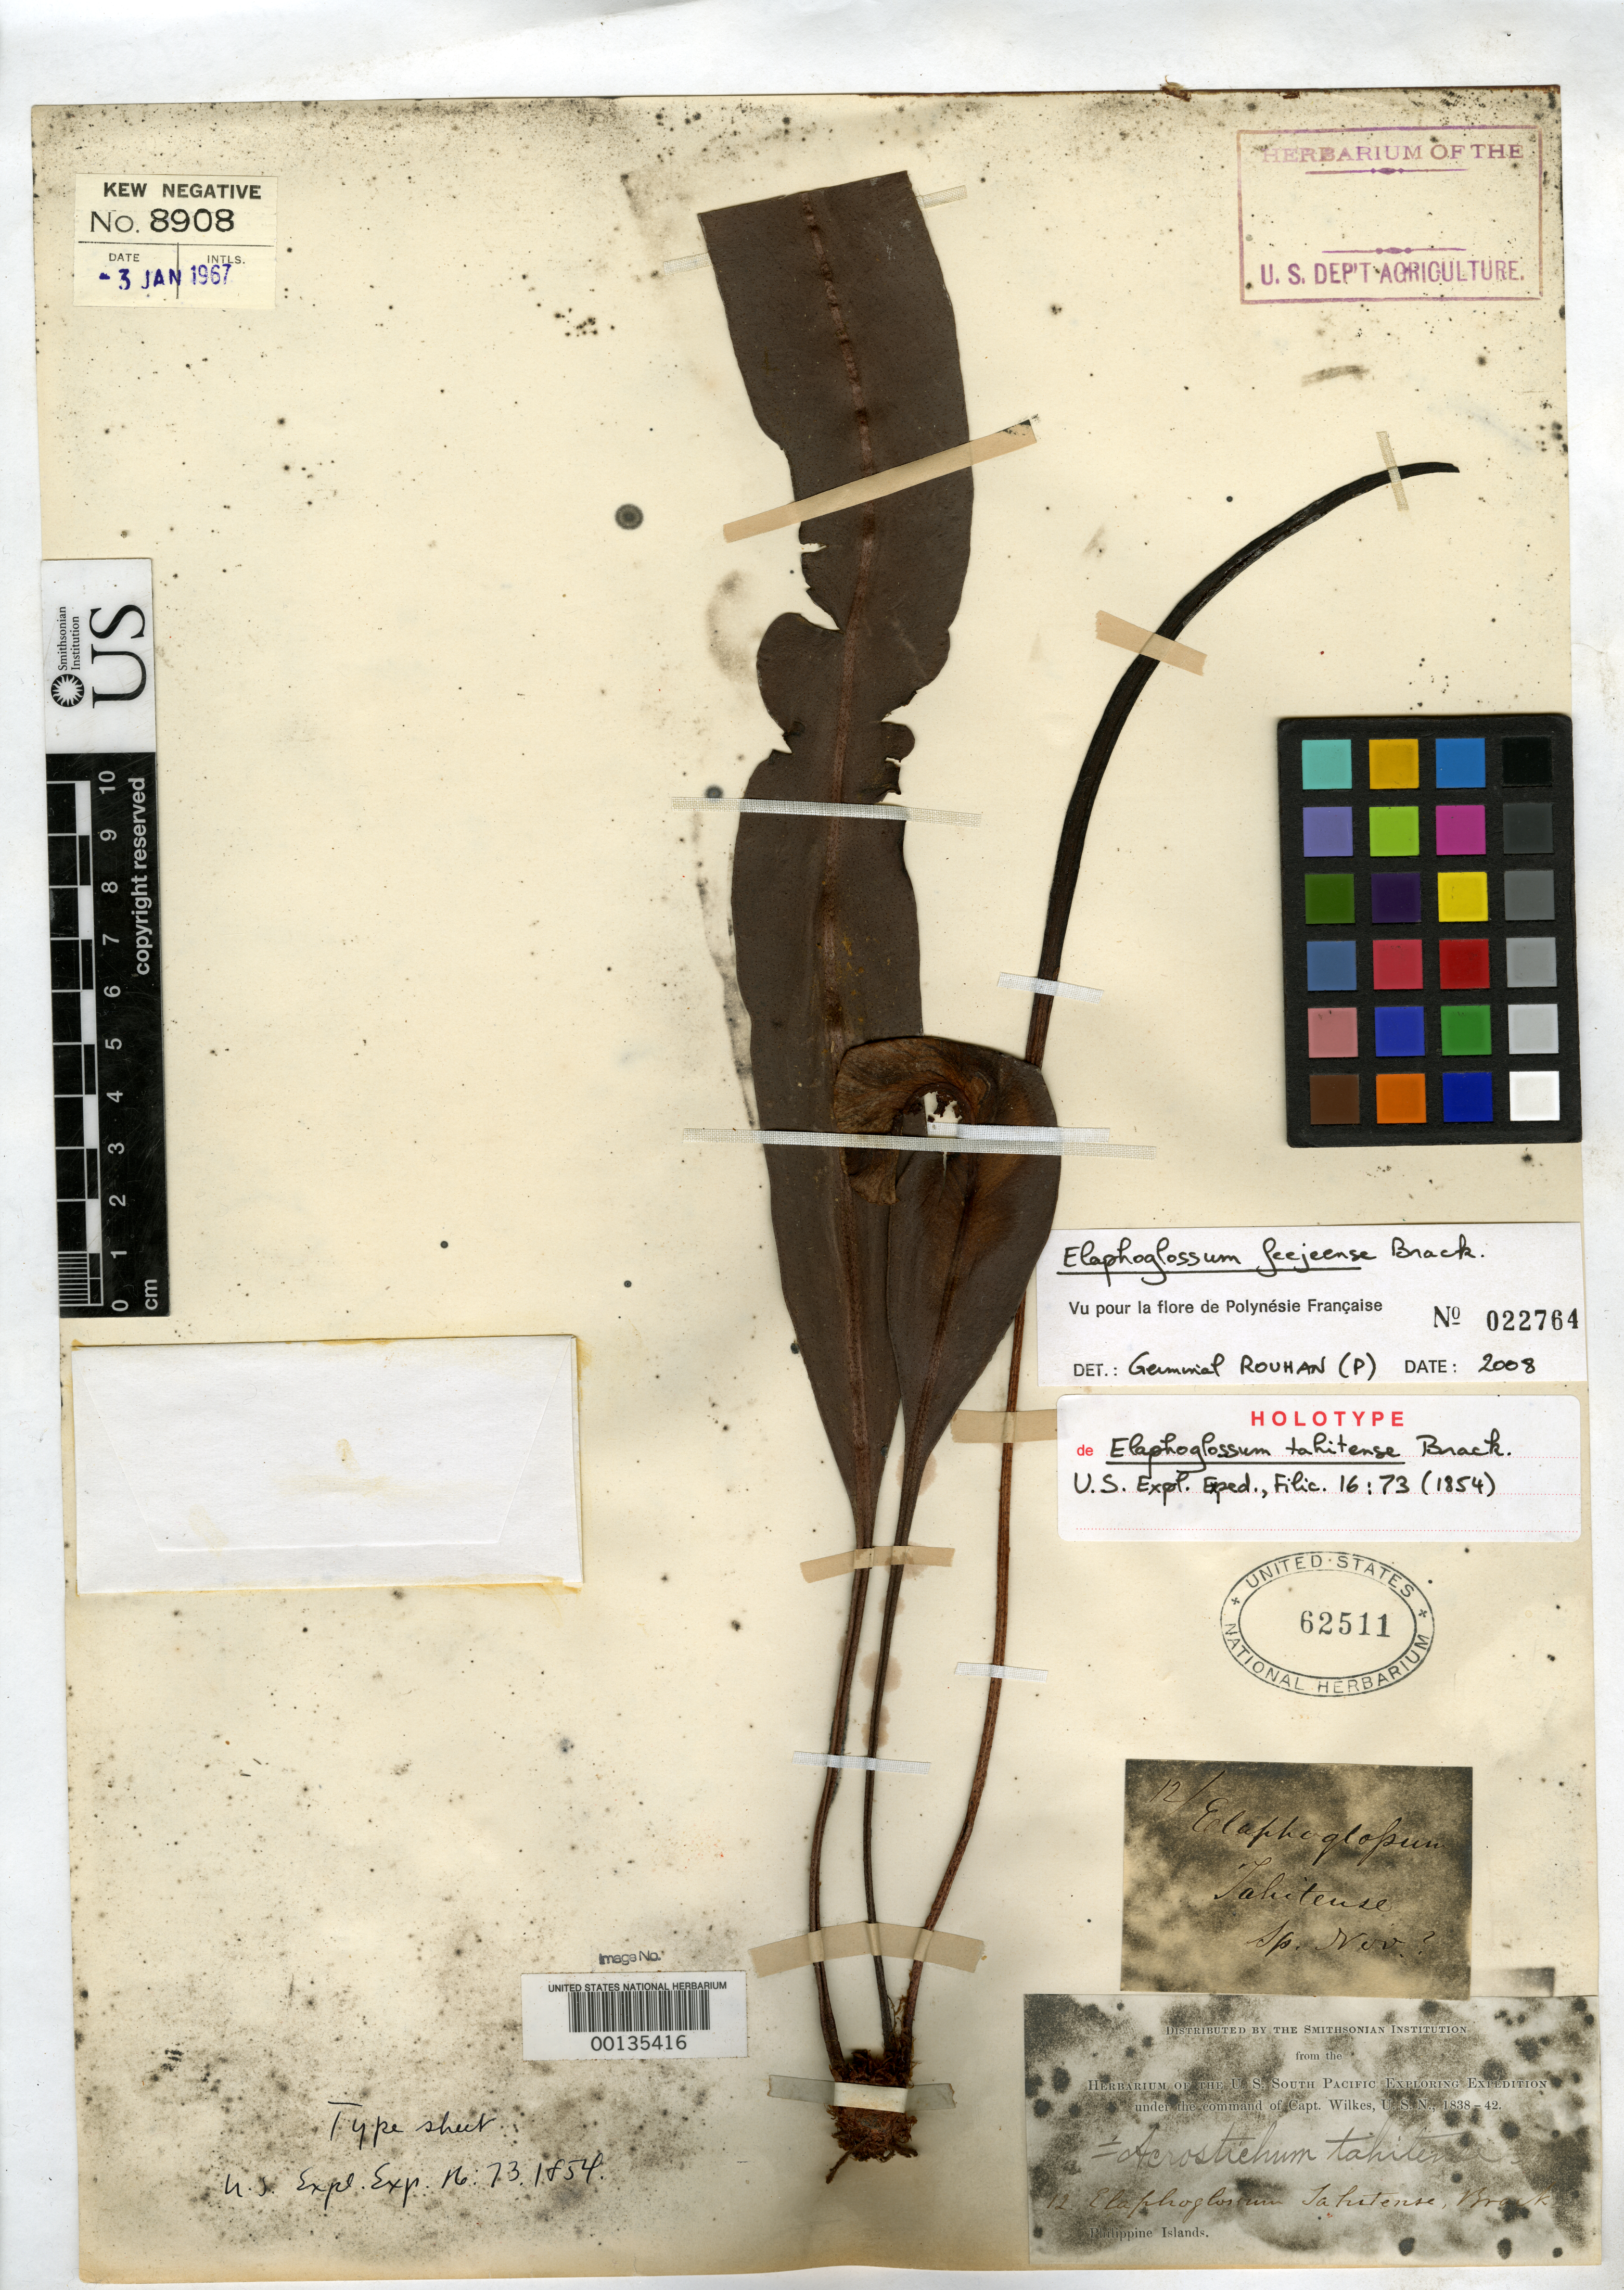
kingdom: Plantae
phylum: Tracheophyta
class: Polypodiopsida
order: Polypodiales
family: Dryopteridaceae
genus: Elaphoglossum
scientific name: Elaphoglossum tahitense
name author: Brack. in Wilkes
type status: Holotype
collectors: Wilkes Explor. Exped.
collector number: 12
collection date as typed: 1838 to -- --- 1842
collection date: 1838/1842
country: Philippines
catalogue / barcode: US 62511